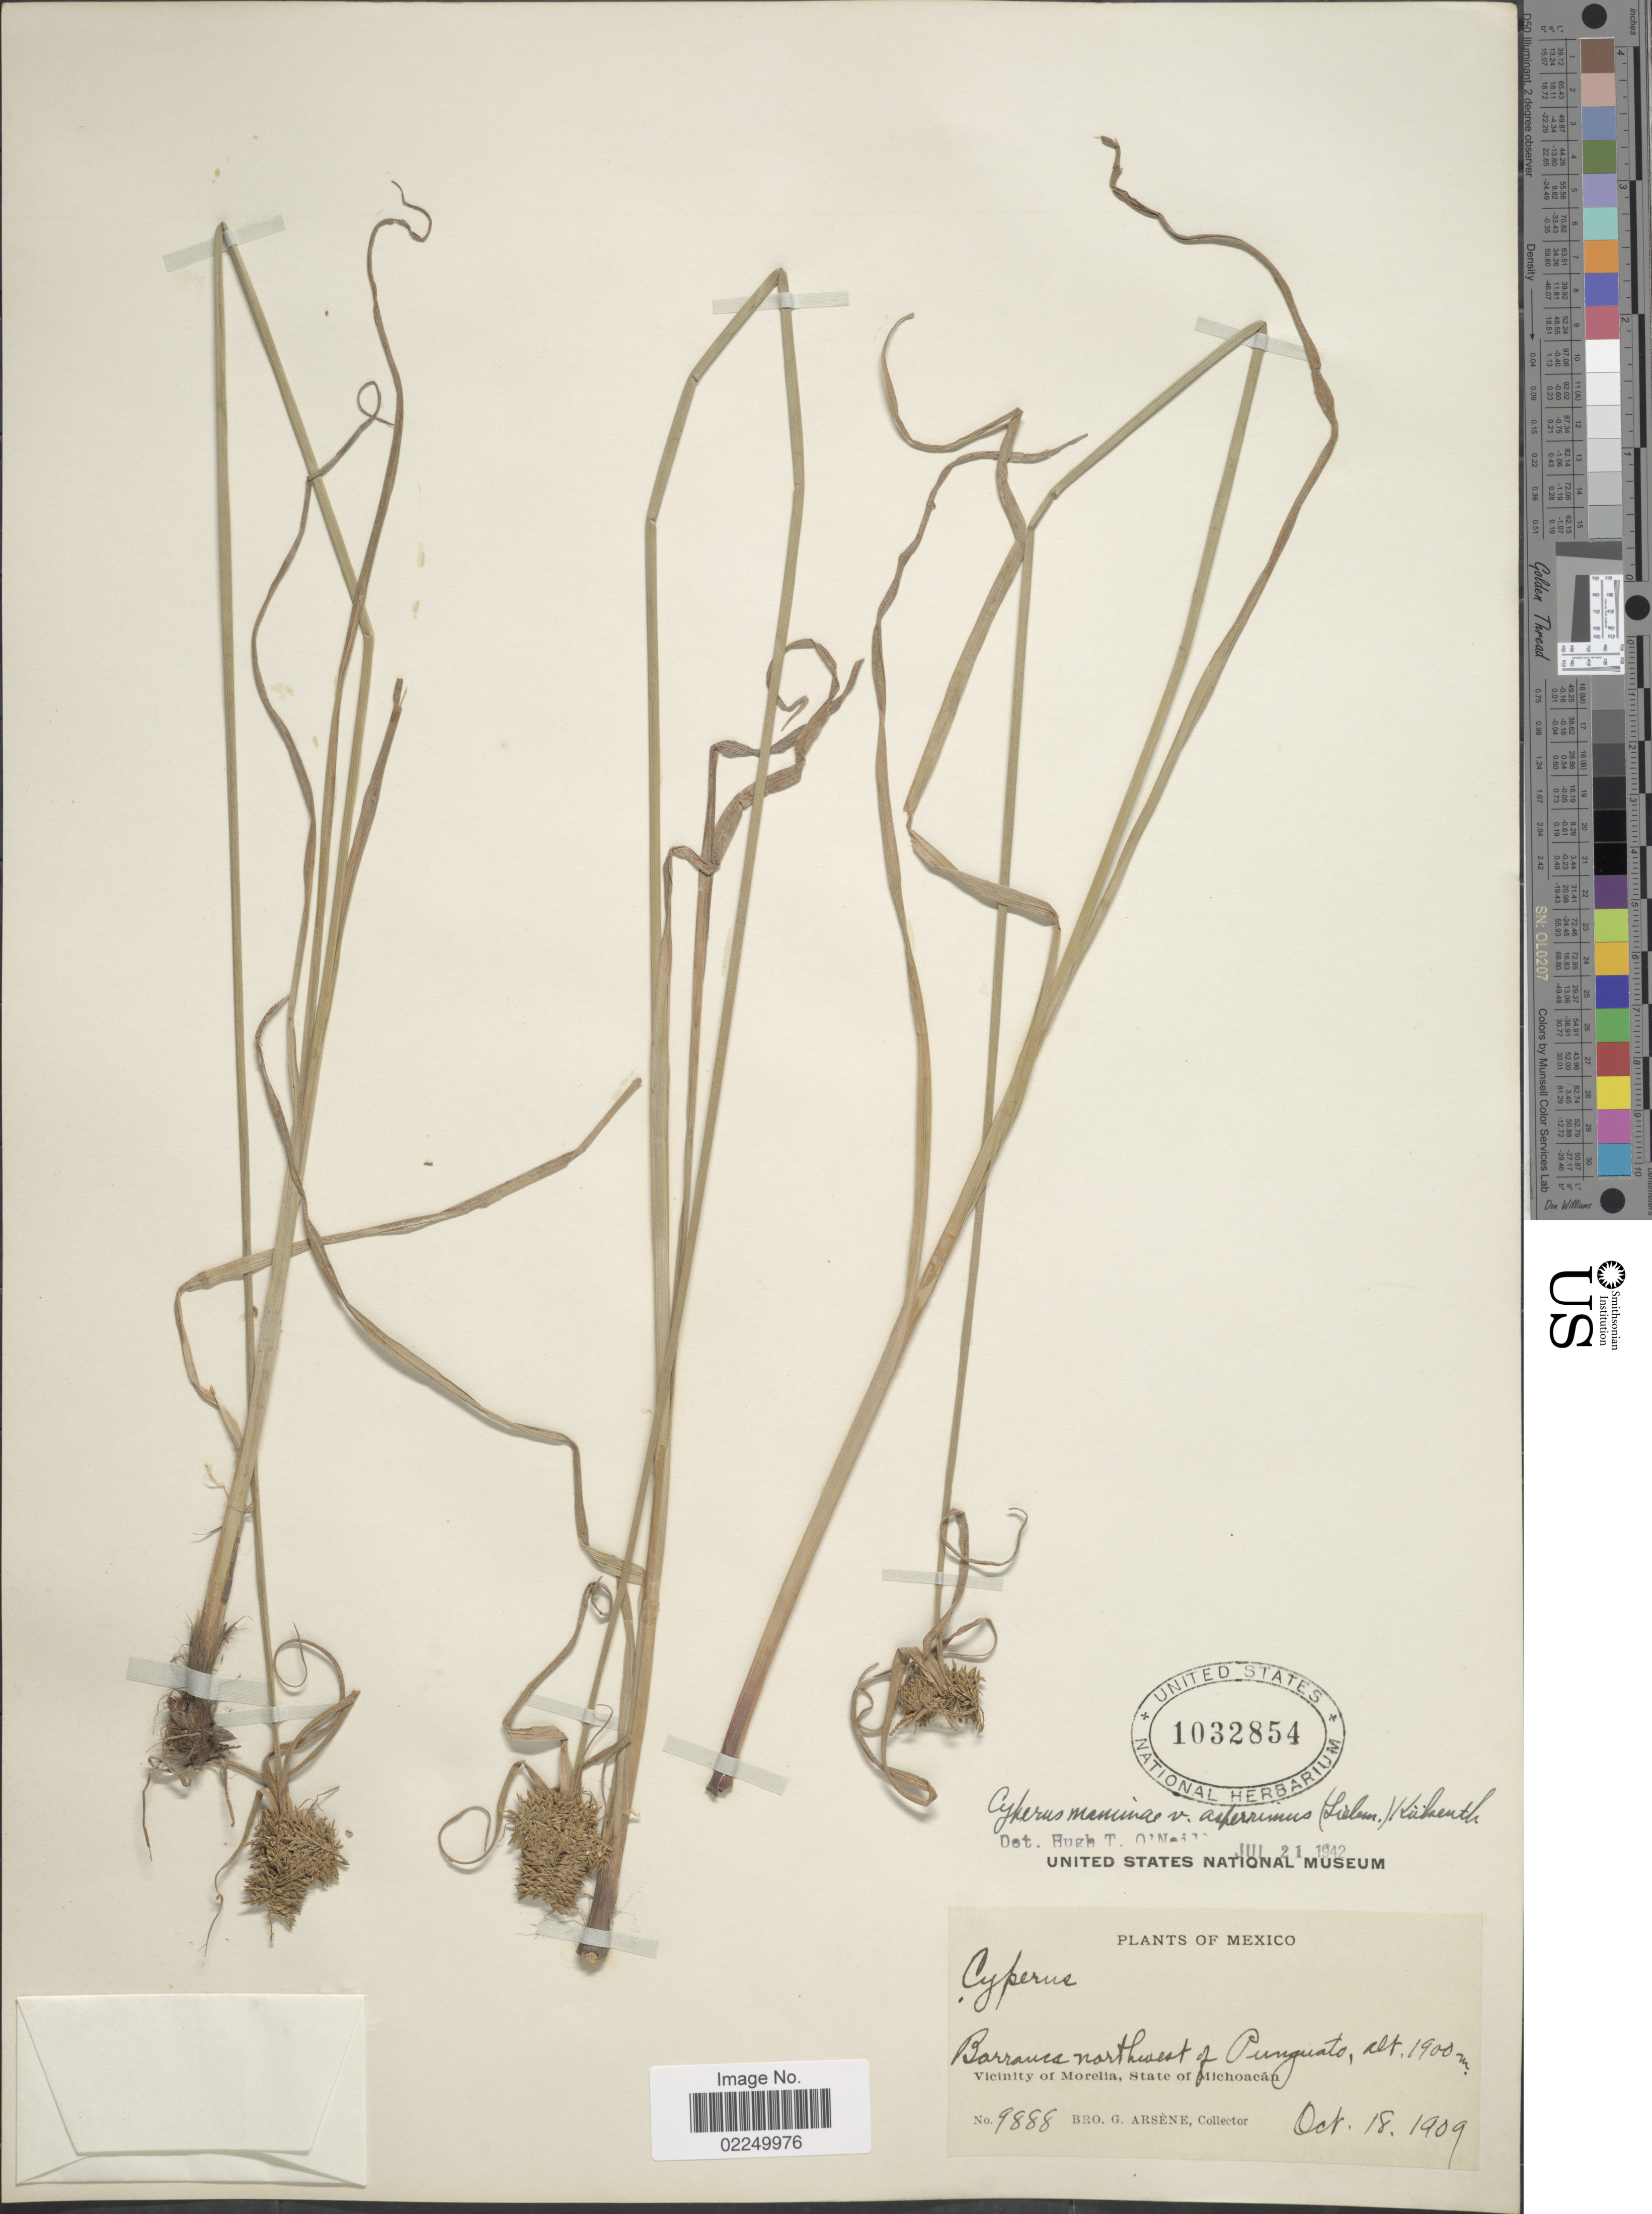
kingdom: Plantae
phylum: Tracheophyta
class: Liliopsida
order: Poales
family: Cyperaceae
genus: Cyperus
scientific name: Cyperus manimae var. asperrimus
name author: (Liebm.) Kük.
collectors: Bro. G. Arsène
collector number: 9888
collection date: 1909-10-18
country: Mexico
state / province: Michoacán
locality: Barranca northwest of Punguato, vicinity of Morelia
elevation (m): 1900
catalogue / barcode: US 1032854